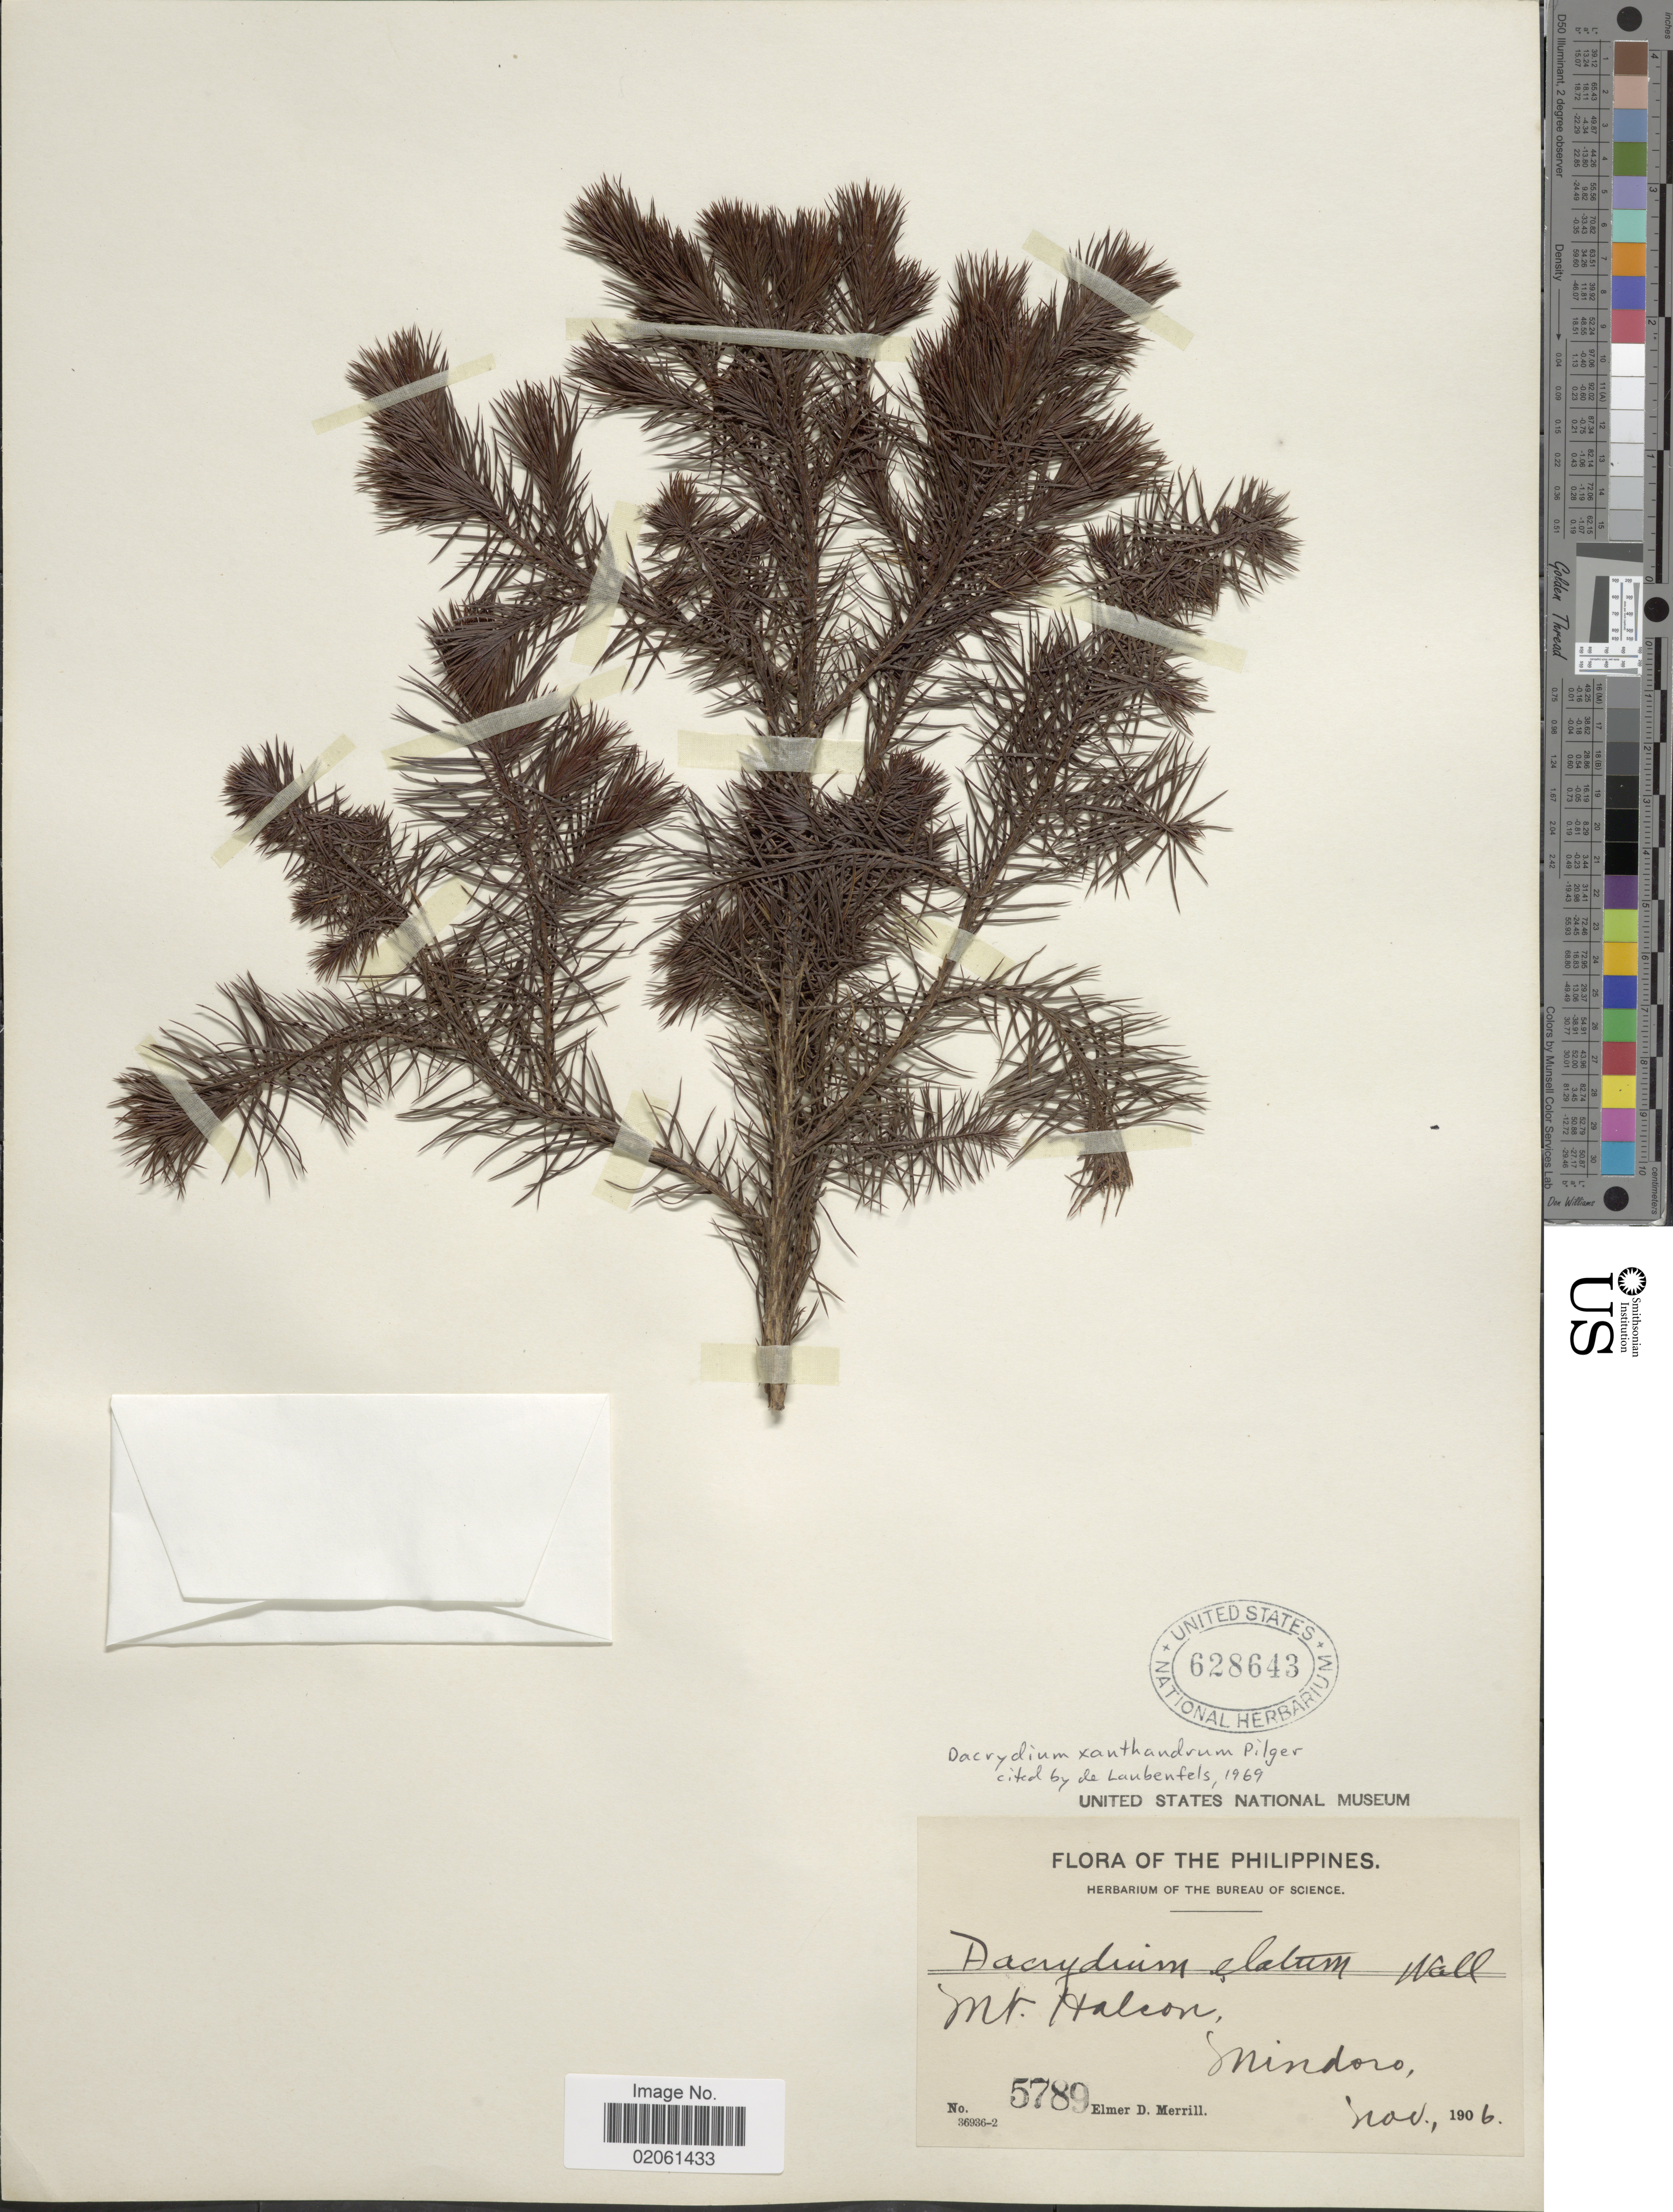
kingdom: Plantae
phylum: Tracheophyta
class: Pinopsida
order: Pinales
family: Podocarpaceae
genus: Dacrydium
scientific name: Dacrydium xanthandrum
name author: Pilg.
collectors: E. D. Merrill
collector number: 5789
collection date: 1906-11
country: Philippines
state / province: Mimaropa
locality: Mt. Halcon, Mindoro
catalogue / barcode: US 628643